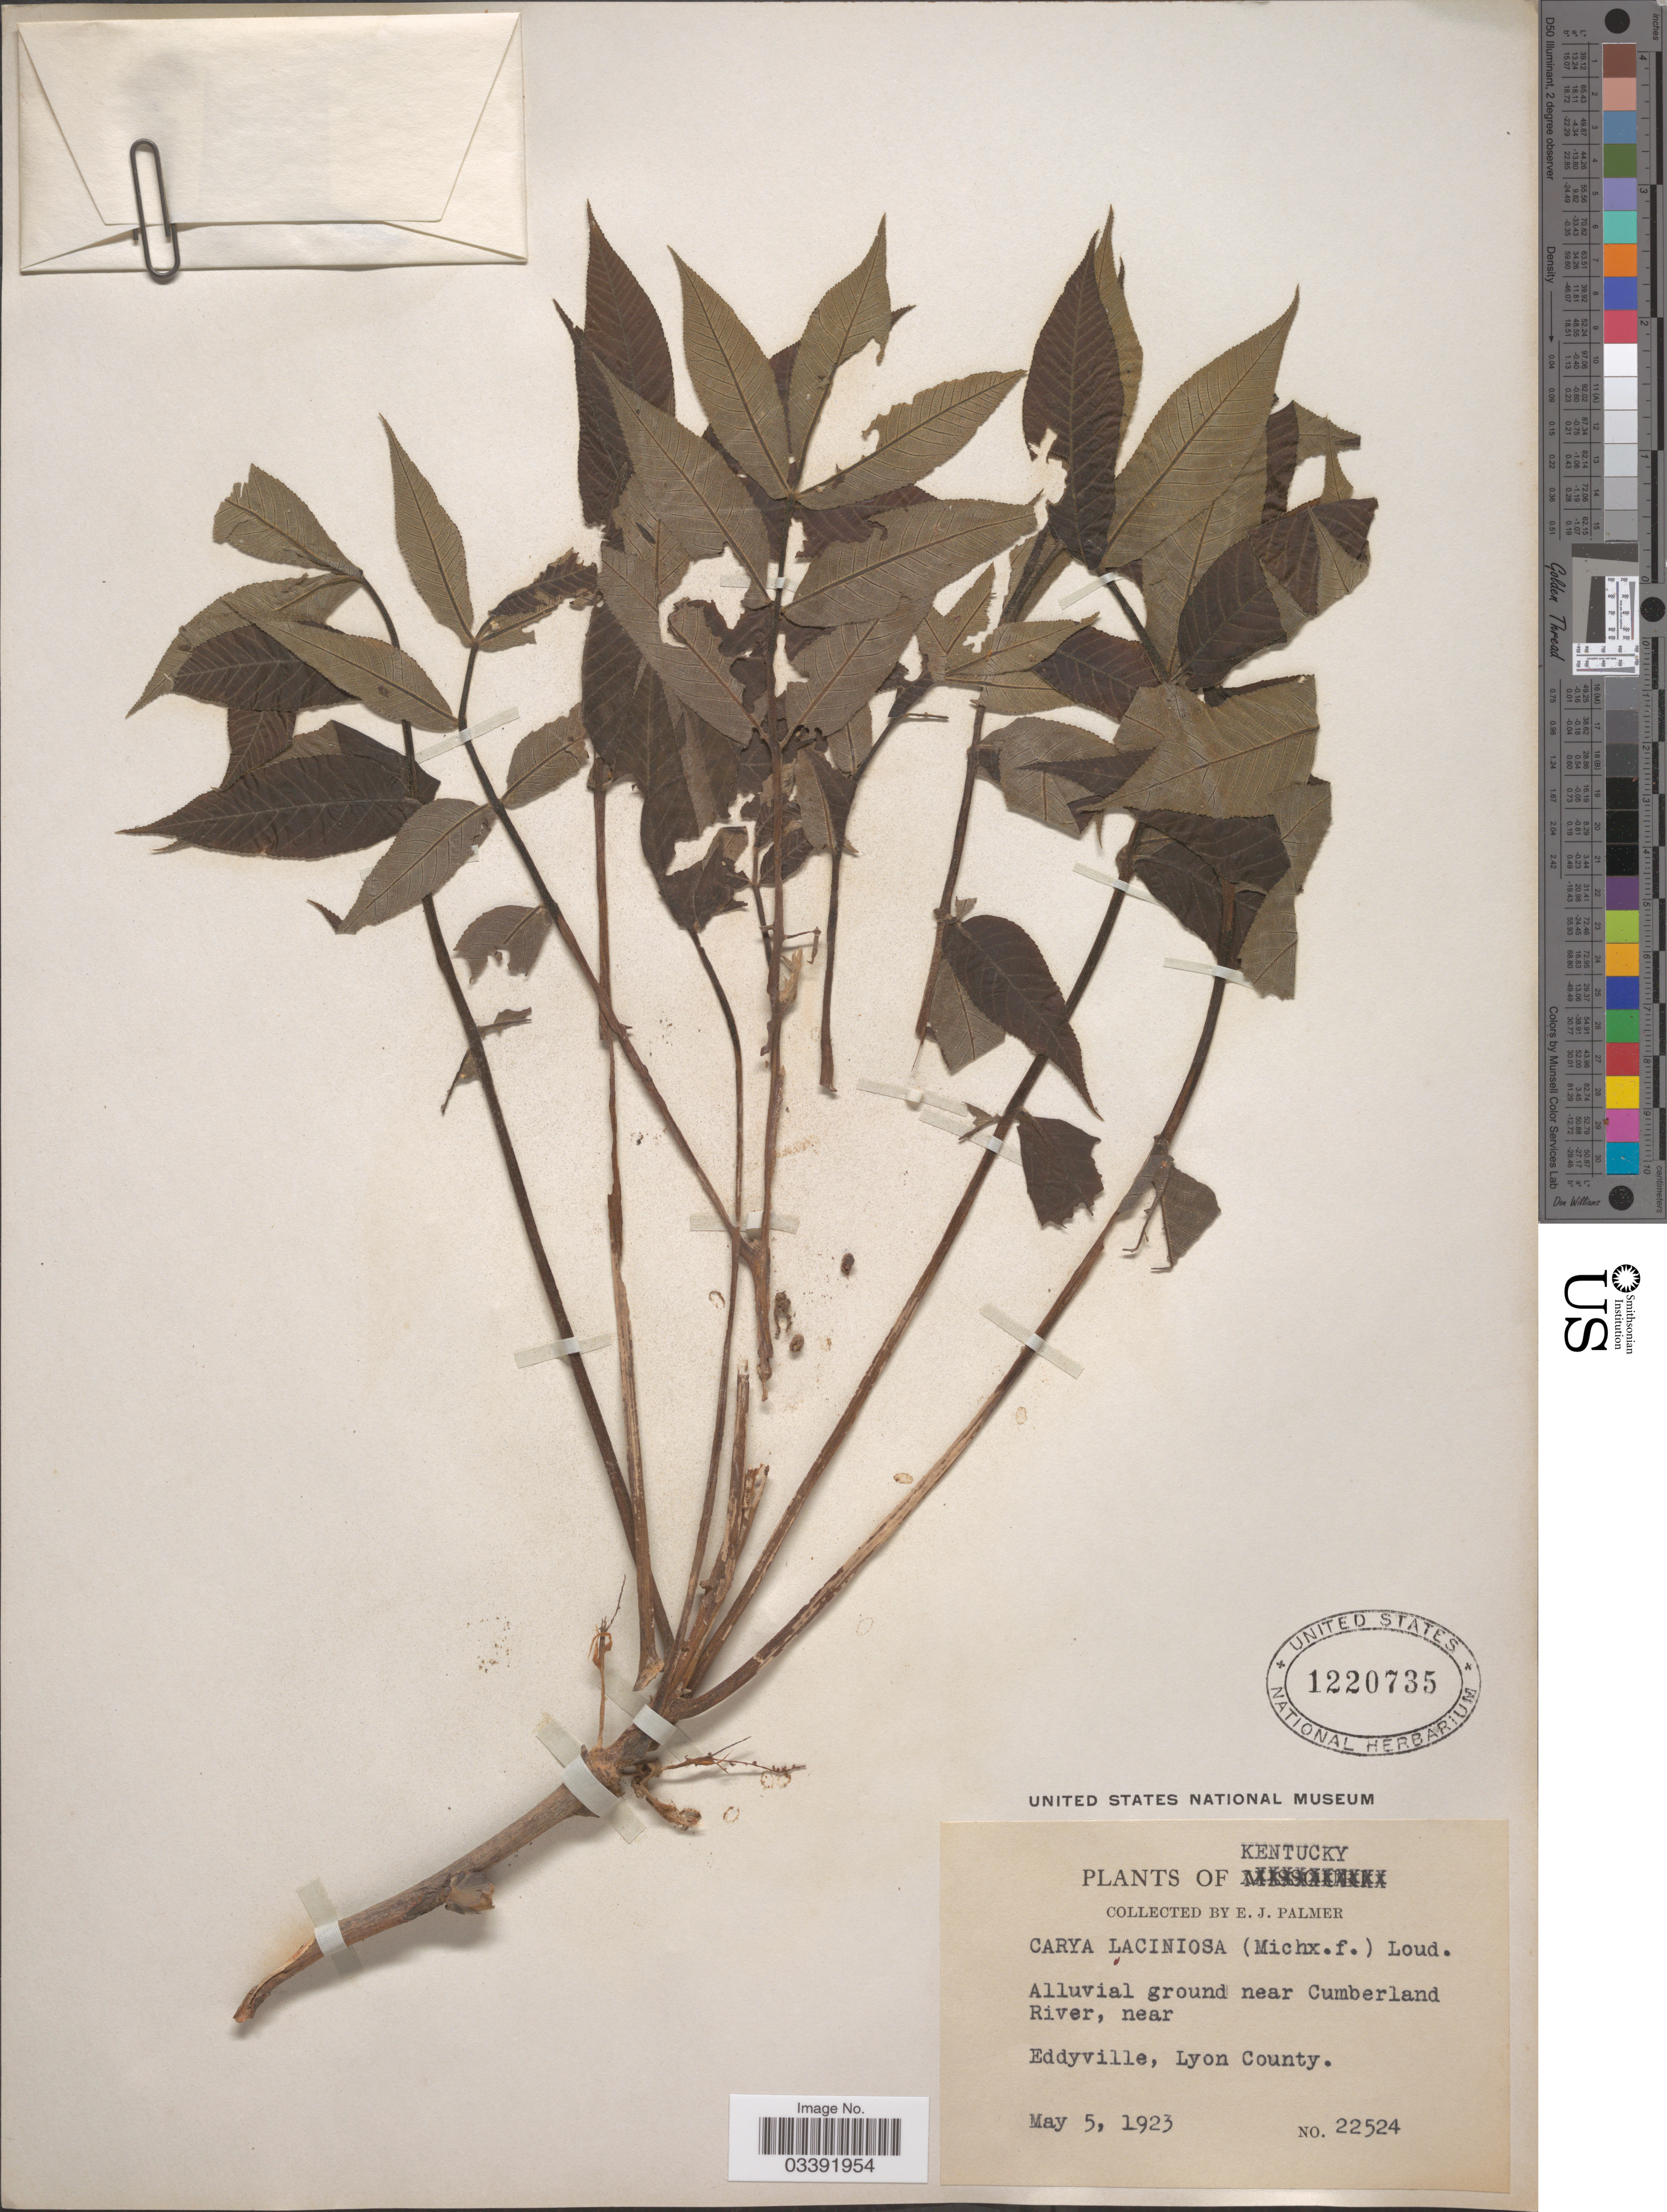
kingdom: Plantae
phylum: Tracheophyta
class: Magnoliopsida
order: Fagales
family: Juglandaceae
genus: Carya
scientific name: Carya laciniosa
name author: (F. Michx.) G. Don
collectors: E. J. Palmer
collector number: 22524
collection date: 1923-05-05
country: United States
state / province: Kentucky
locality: Alluvial ground near Cumberland River, near Eddyville, Lyon County.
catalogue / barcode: US 1220735